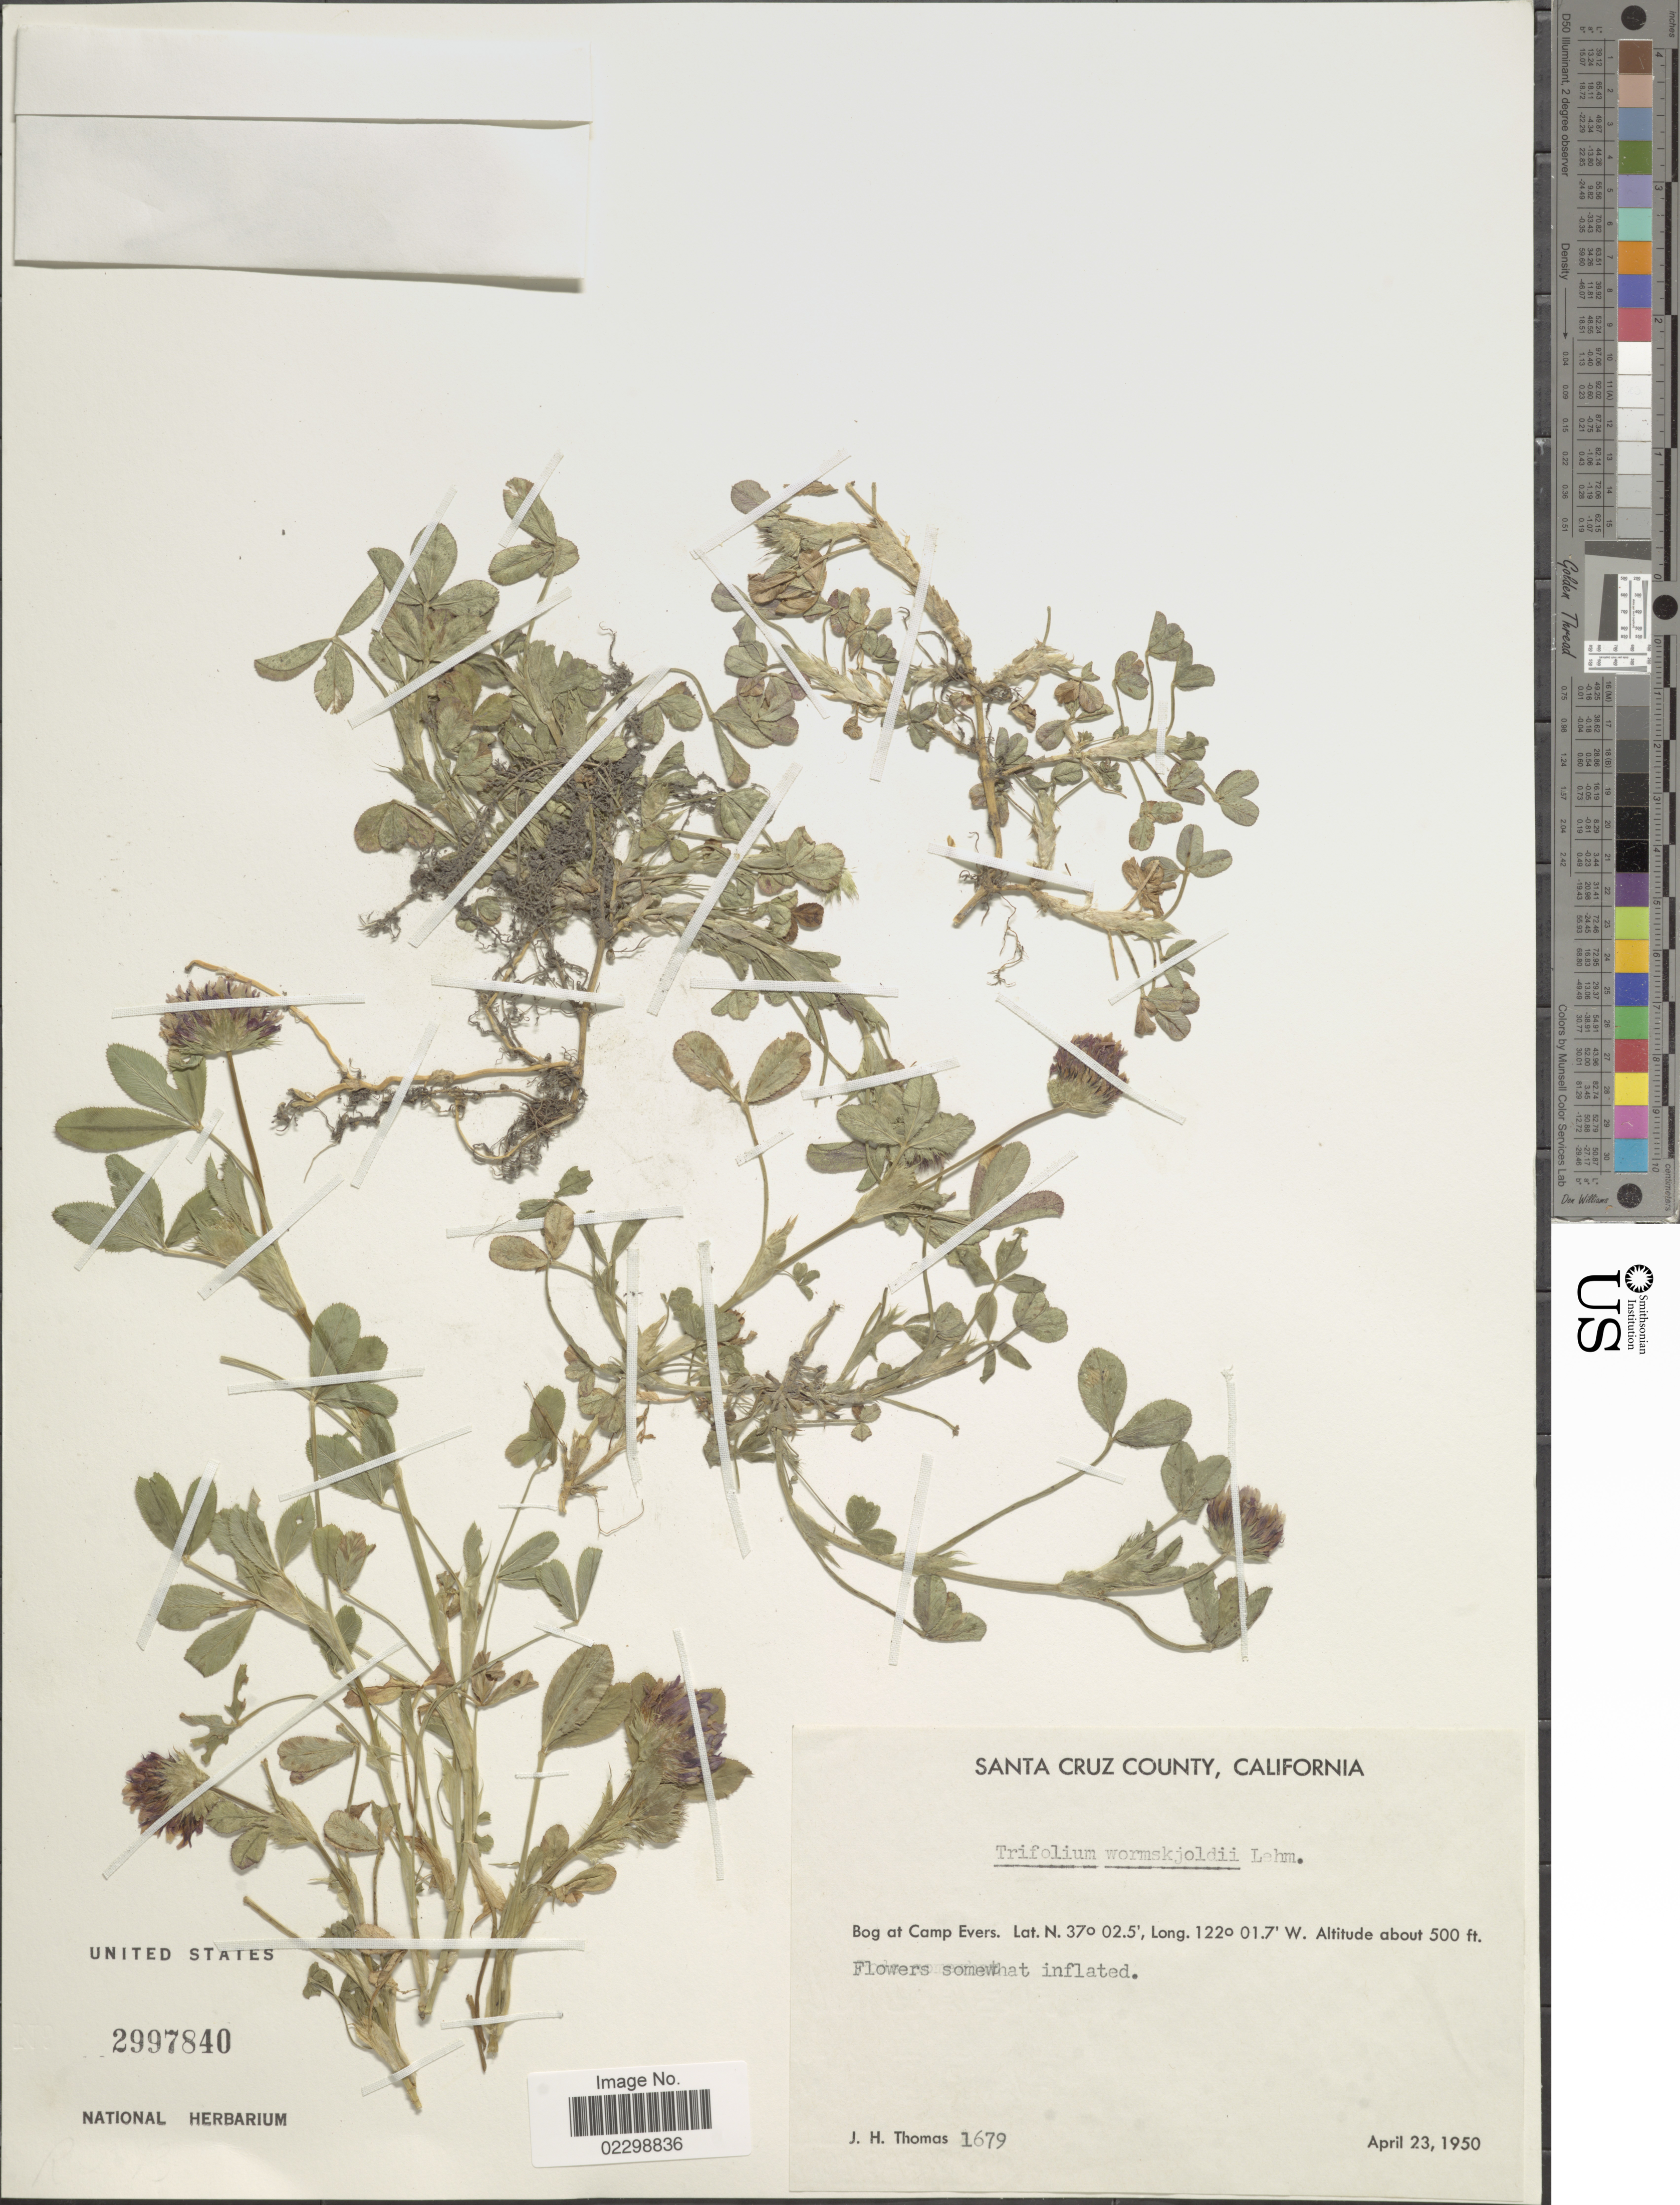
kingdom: Plantae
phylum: Tracheophyta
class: Magnoliopsida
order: Fabales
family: Fabaceae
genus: Trifolium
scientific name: Trifolium wormskioldii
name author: Lehm.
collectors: J. H. Thomas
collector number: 1679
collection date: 1950-04-23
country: United States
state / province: California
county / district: Santa Cruz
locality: Bog at Camp Evers, Santa Cruz County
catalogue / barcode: US 2997840